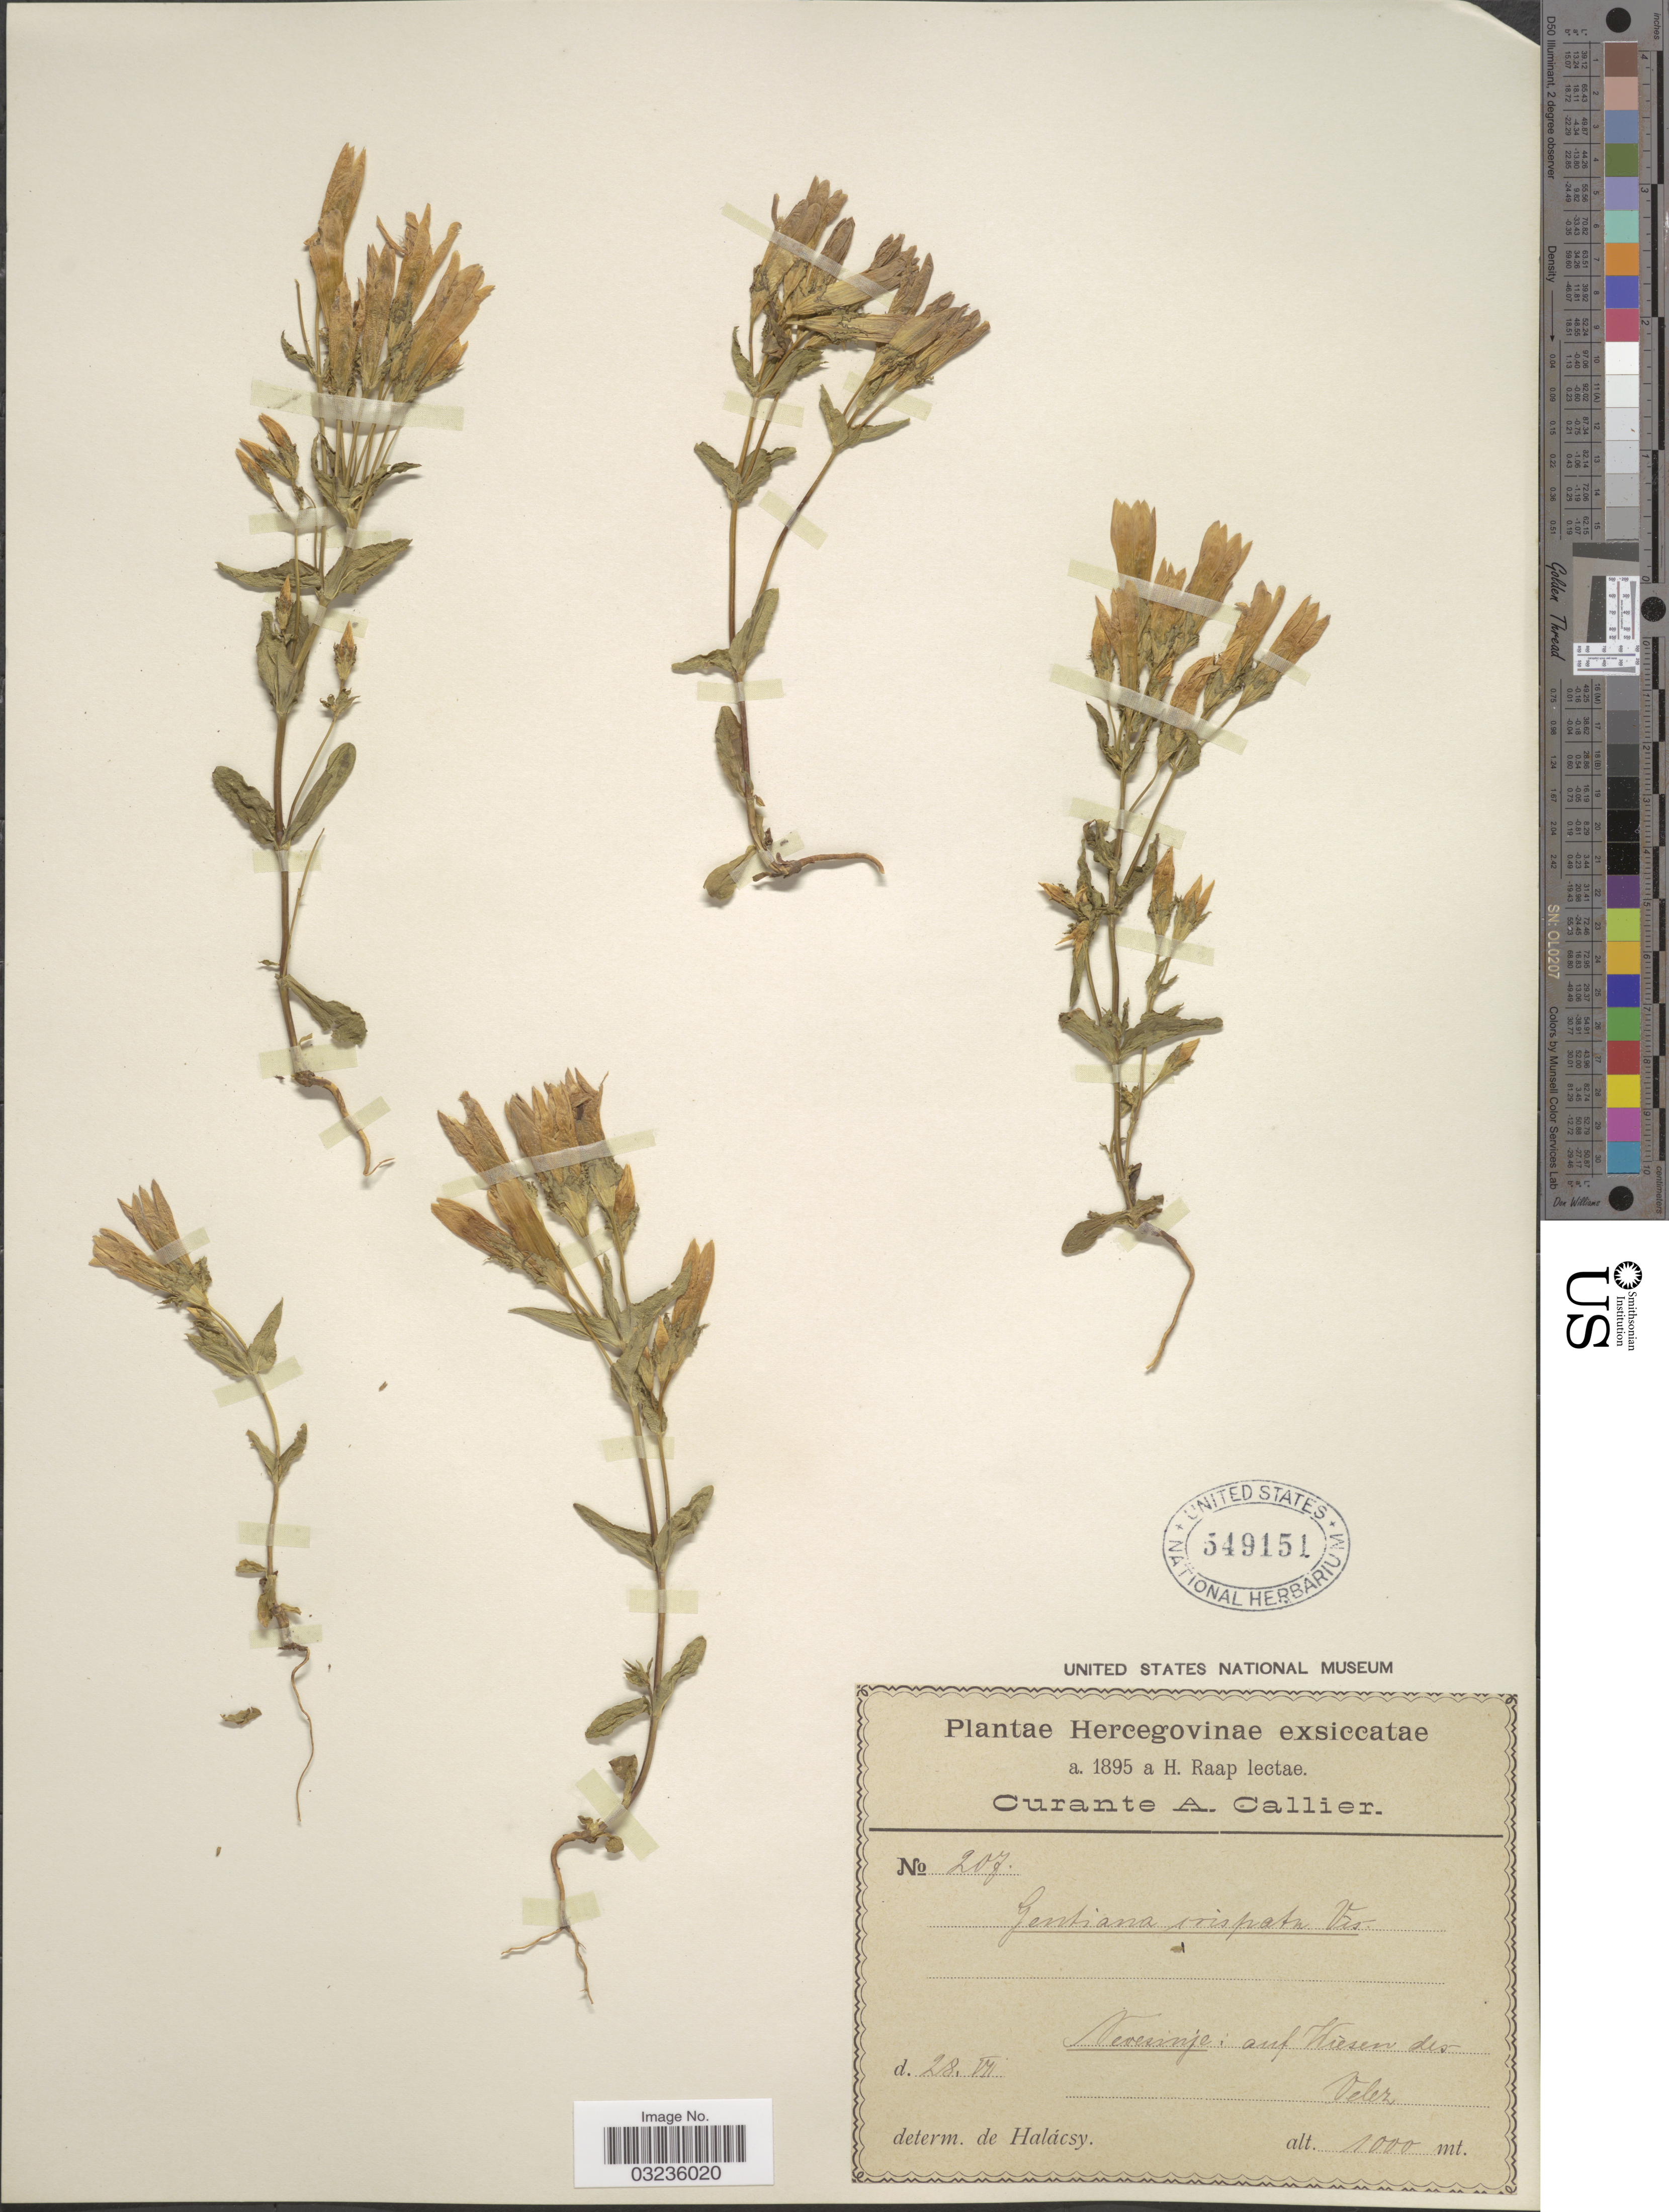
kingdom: Plantae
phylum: Tracheophyta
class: Magnoliopsida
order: Gentianales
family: Gentianaceae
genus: Gentiana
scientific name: Gentiana crispata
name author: Vis.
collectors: H. Raap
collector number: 207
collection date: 1895-07-28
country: Bosnia and Herzegovina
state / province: Srpska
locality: Hercegovinae: Nevesinje: auf Wiesen des Velez.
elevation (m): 1000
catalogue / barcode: US 549151